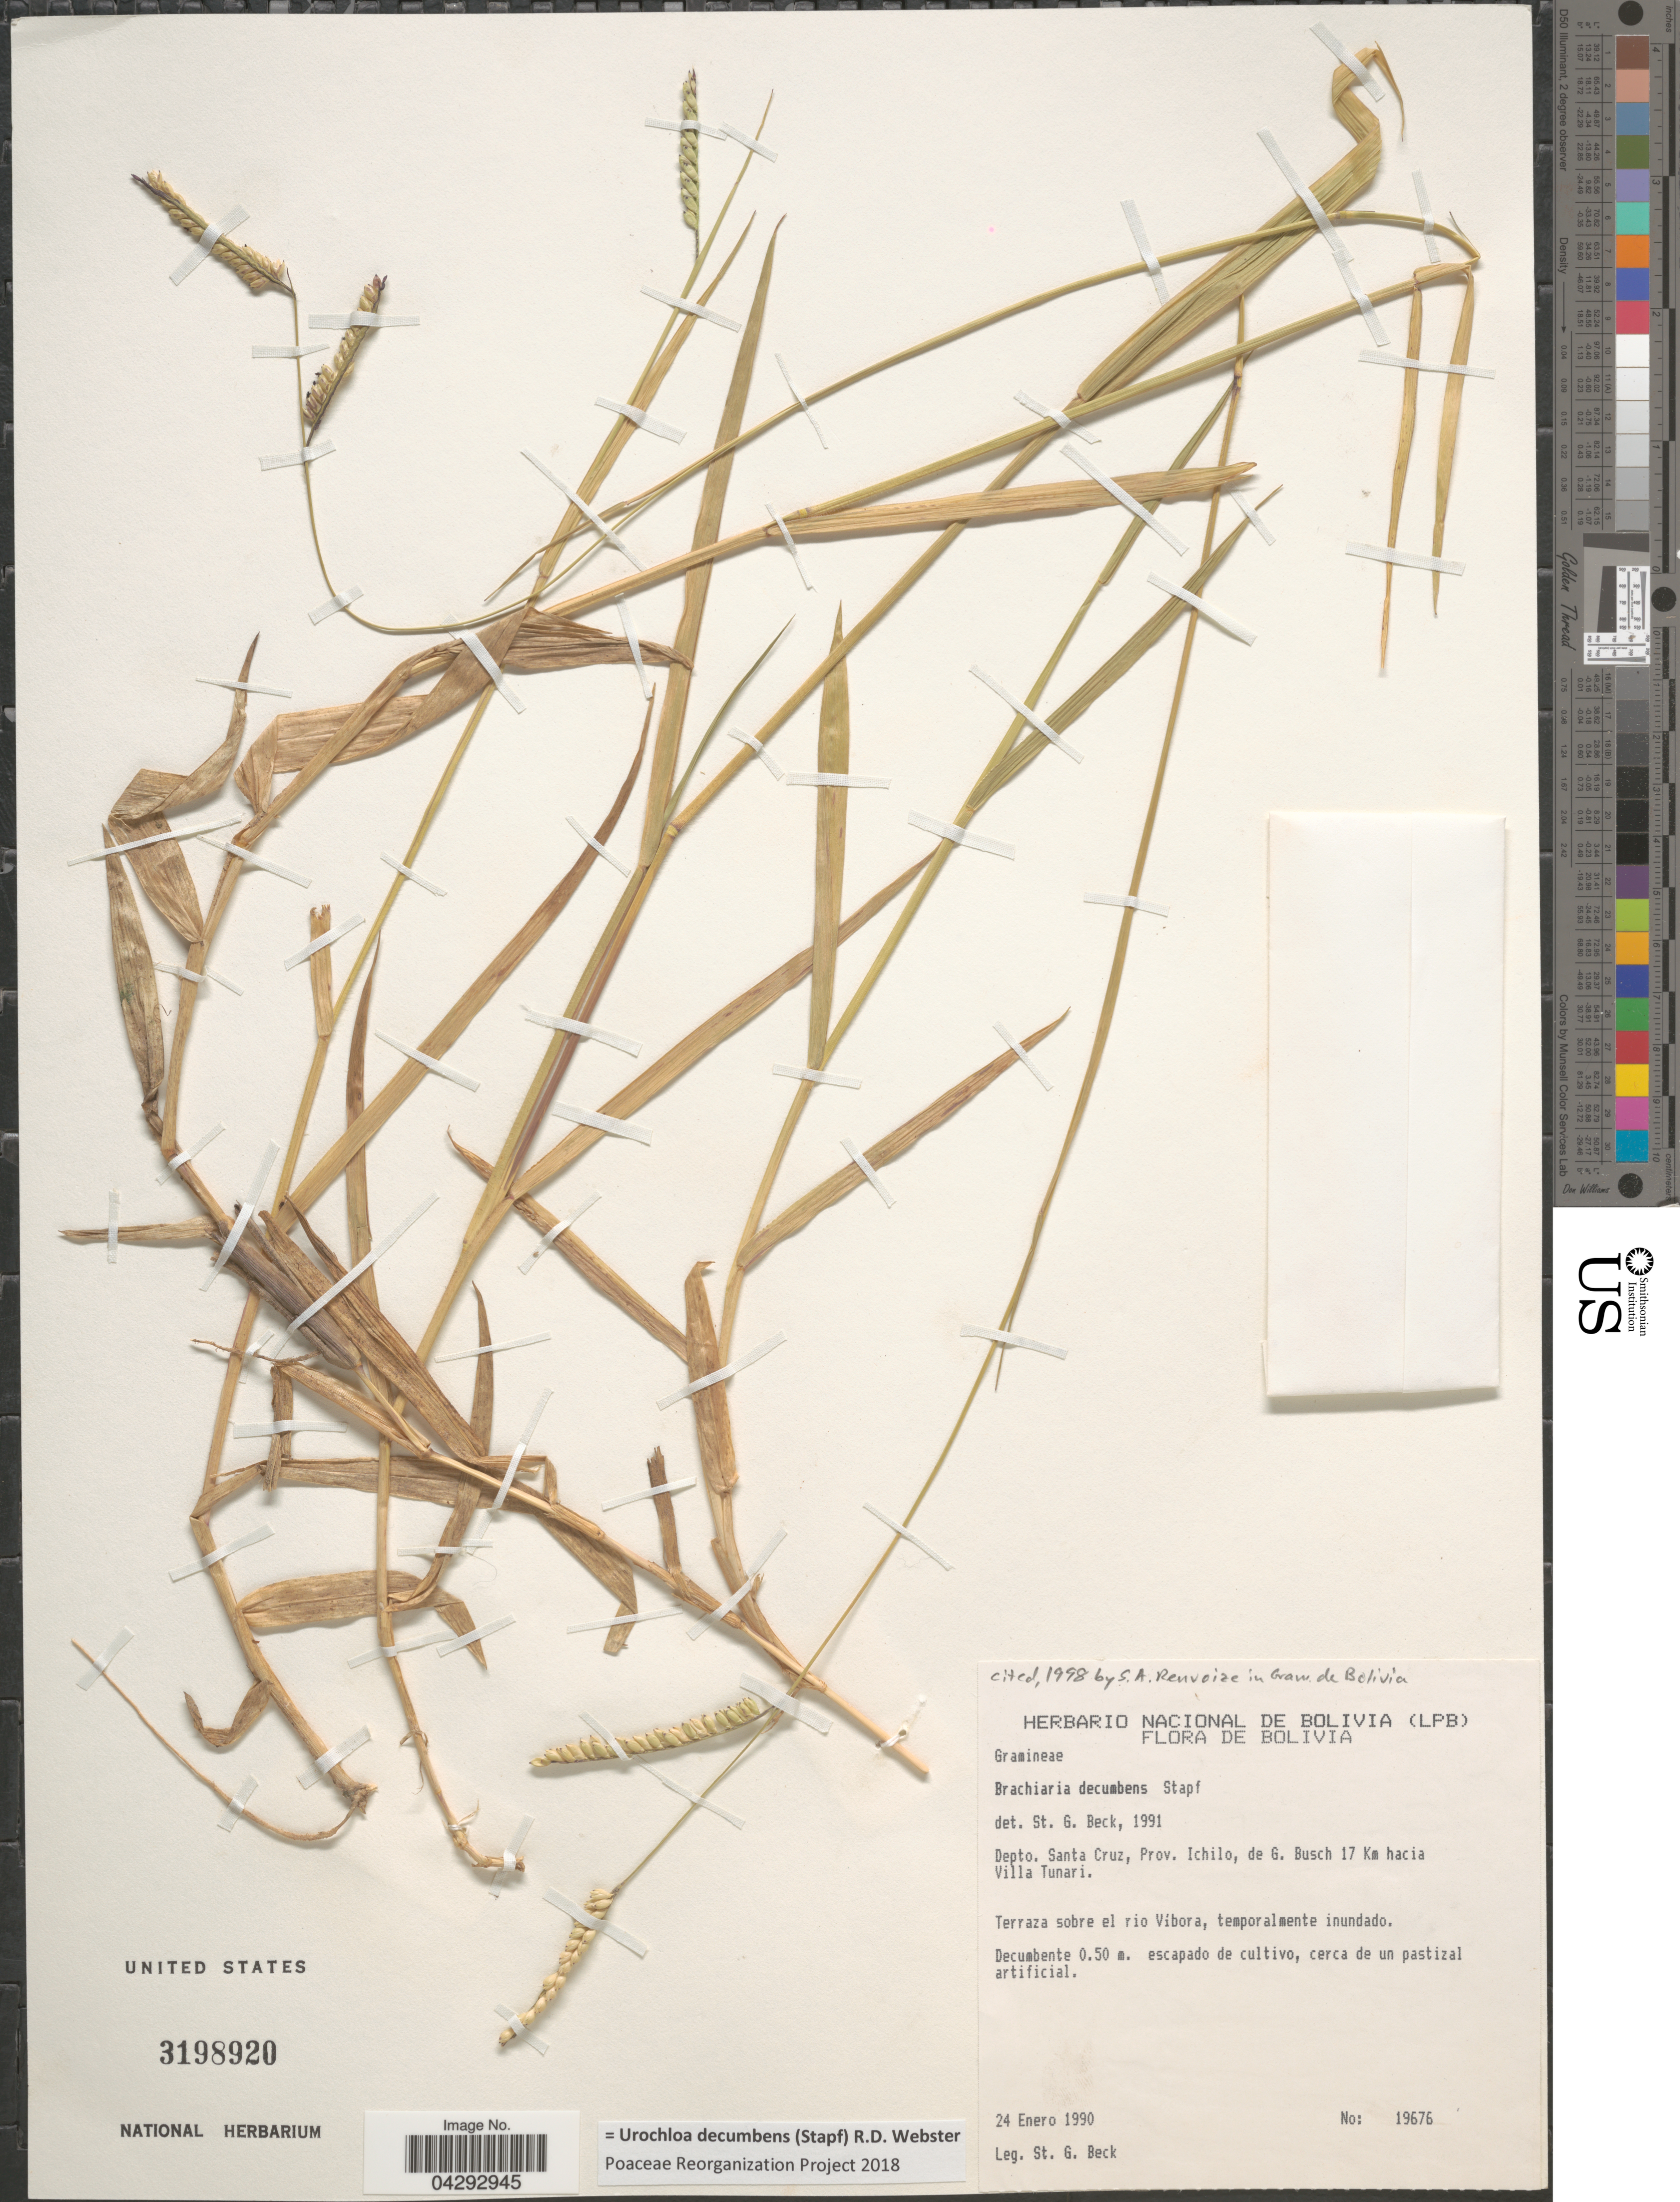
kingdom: Plantae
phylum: Tracheophyta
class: Liliopsida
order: Poales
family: Poaceae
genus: Urochloa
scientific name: Urochloa decumbens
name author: (Stapf) R.D. Webster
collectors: S. G. Beck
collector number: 19676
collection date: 1990-01-24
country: Bolivia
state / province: Santa Cruz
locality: Depto. Santa Cruz, Prov. Ichilo, de G. Busch 17 Km hacia Villa Tunari.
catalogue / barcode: US 3198920